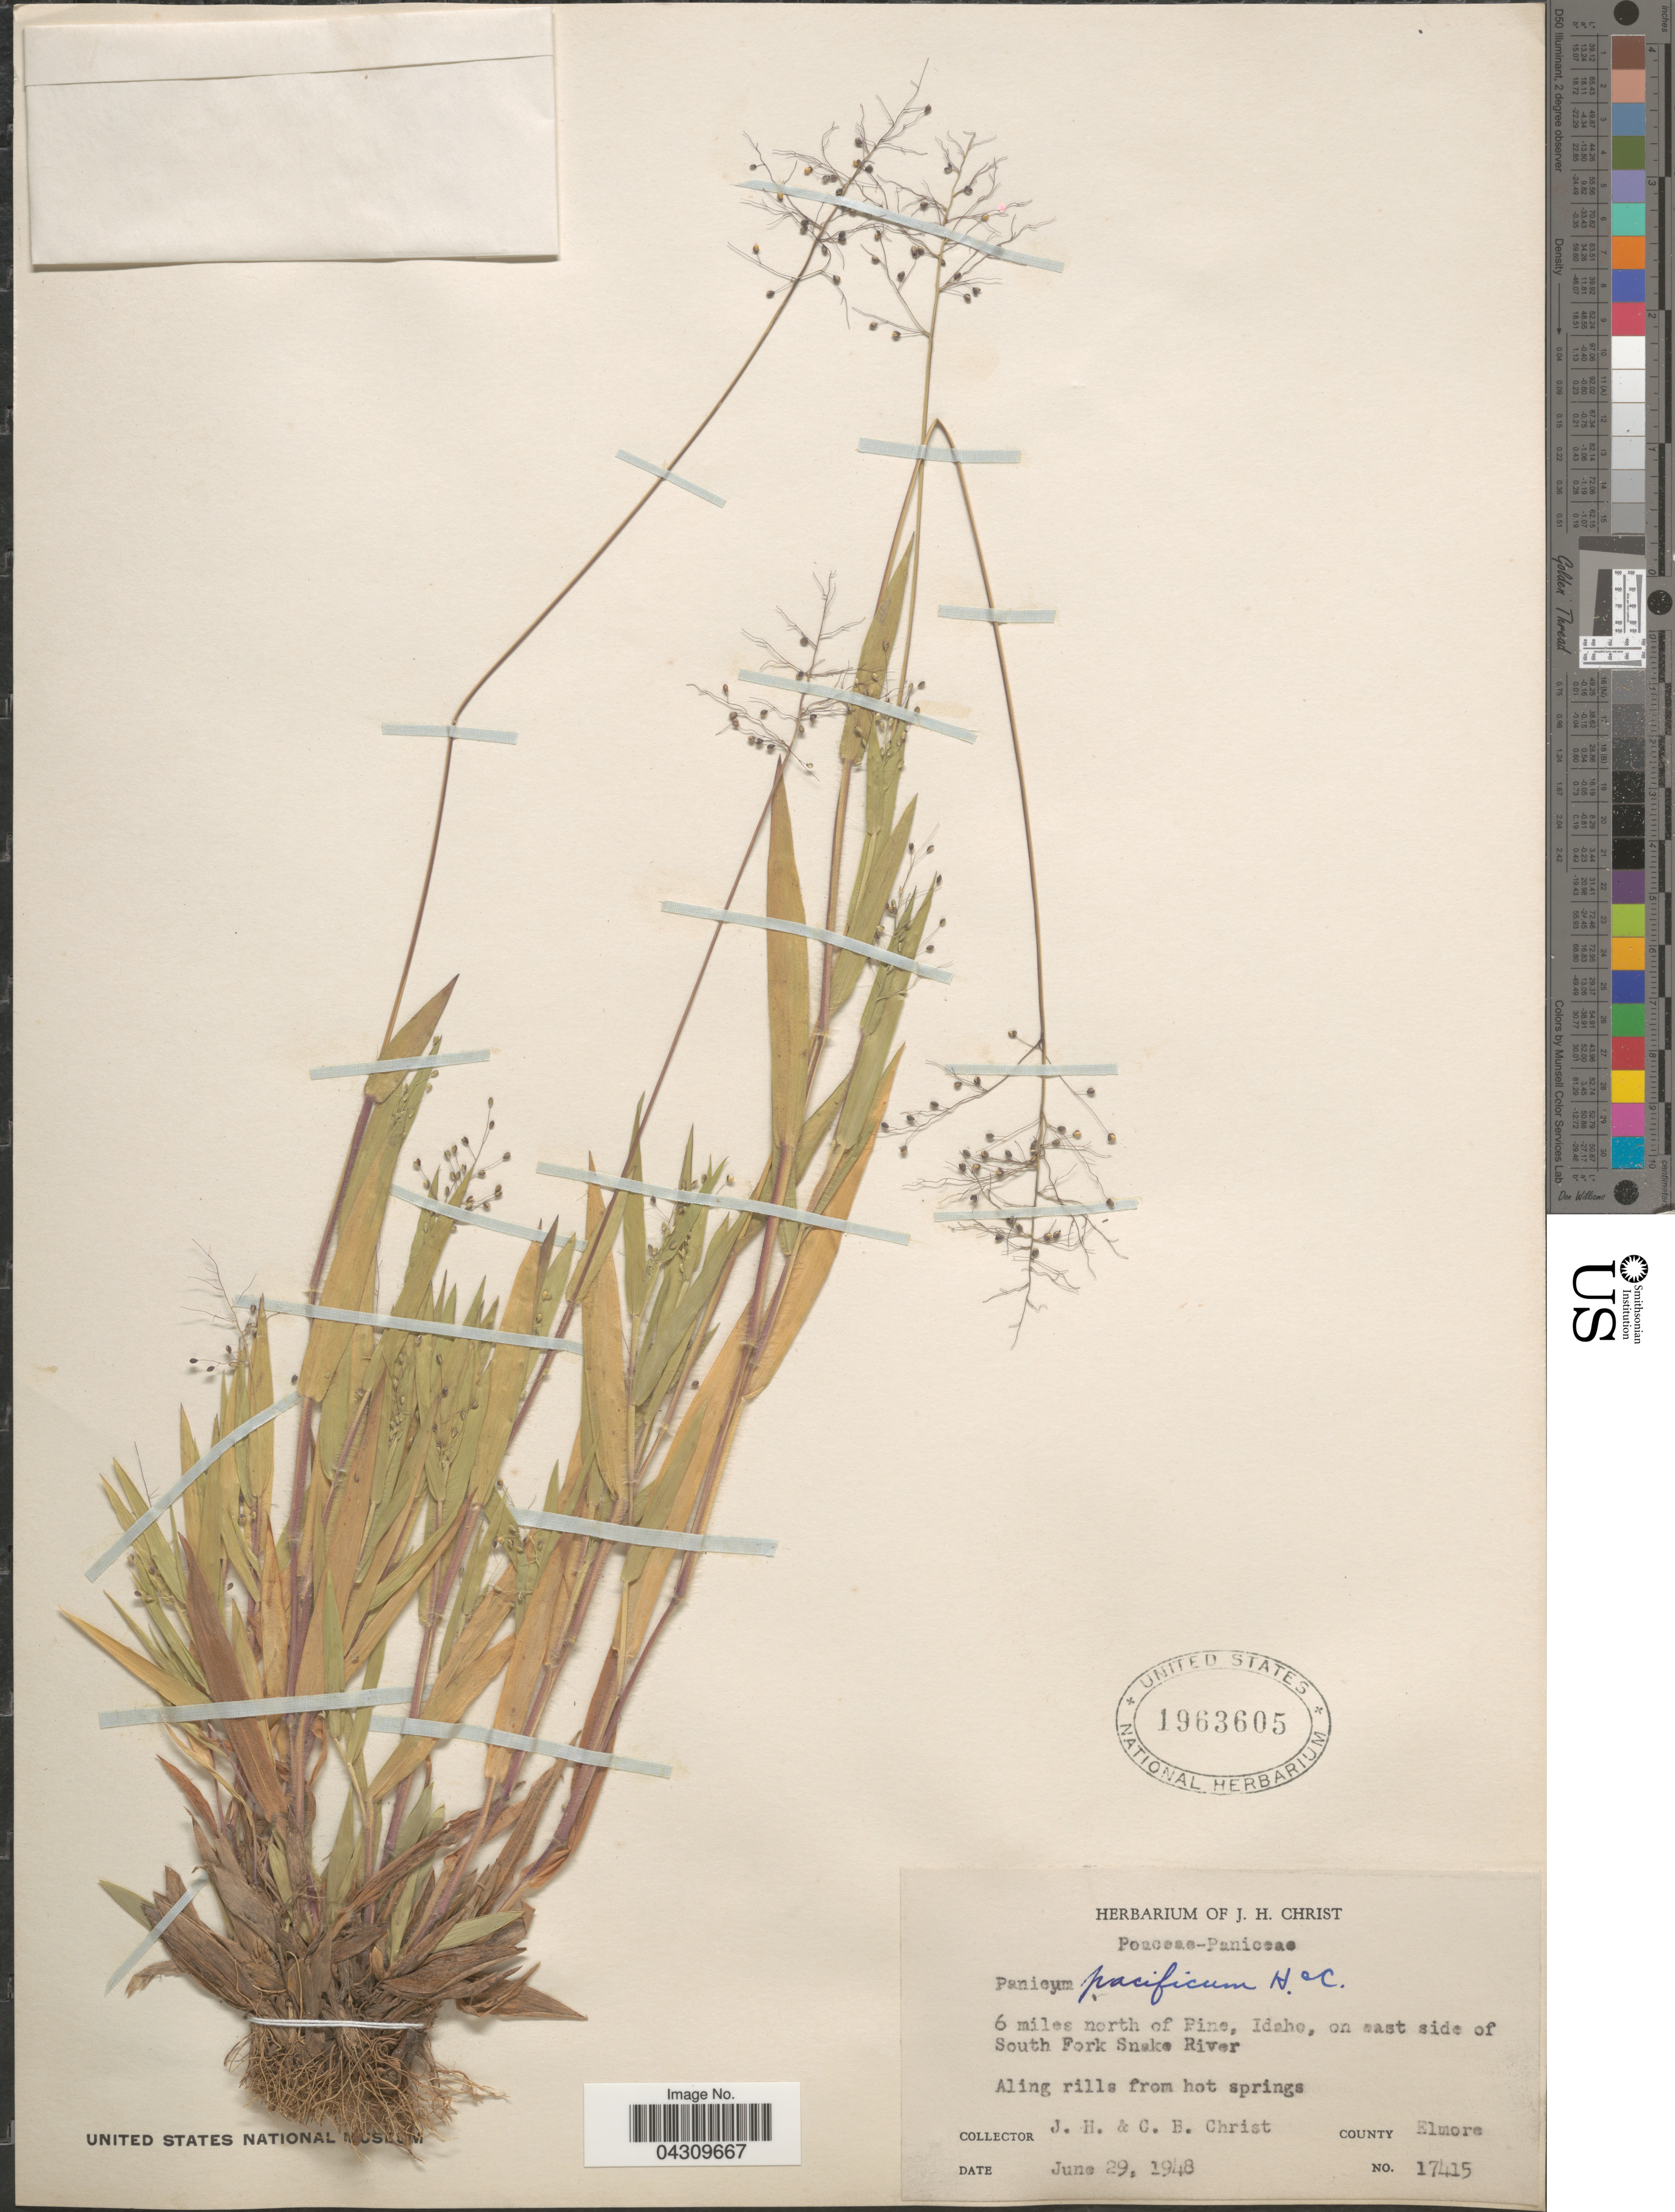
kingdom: Plantae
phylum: Tracheophyta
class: Liliopsida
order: Poales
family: Poaceae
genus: Dichanthelium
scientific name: Dichanthelium acuminatum var. acuminatum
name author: (Sw.) Gould & C.A. Clark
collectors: J. H. Christ & C. Christ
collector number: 17415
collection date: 1948-06-29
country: United States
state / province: Idaho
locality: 6 miles north of Pine, on east side of South Fork Snake River. County Elmore.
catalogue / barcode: US 1963605